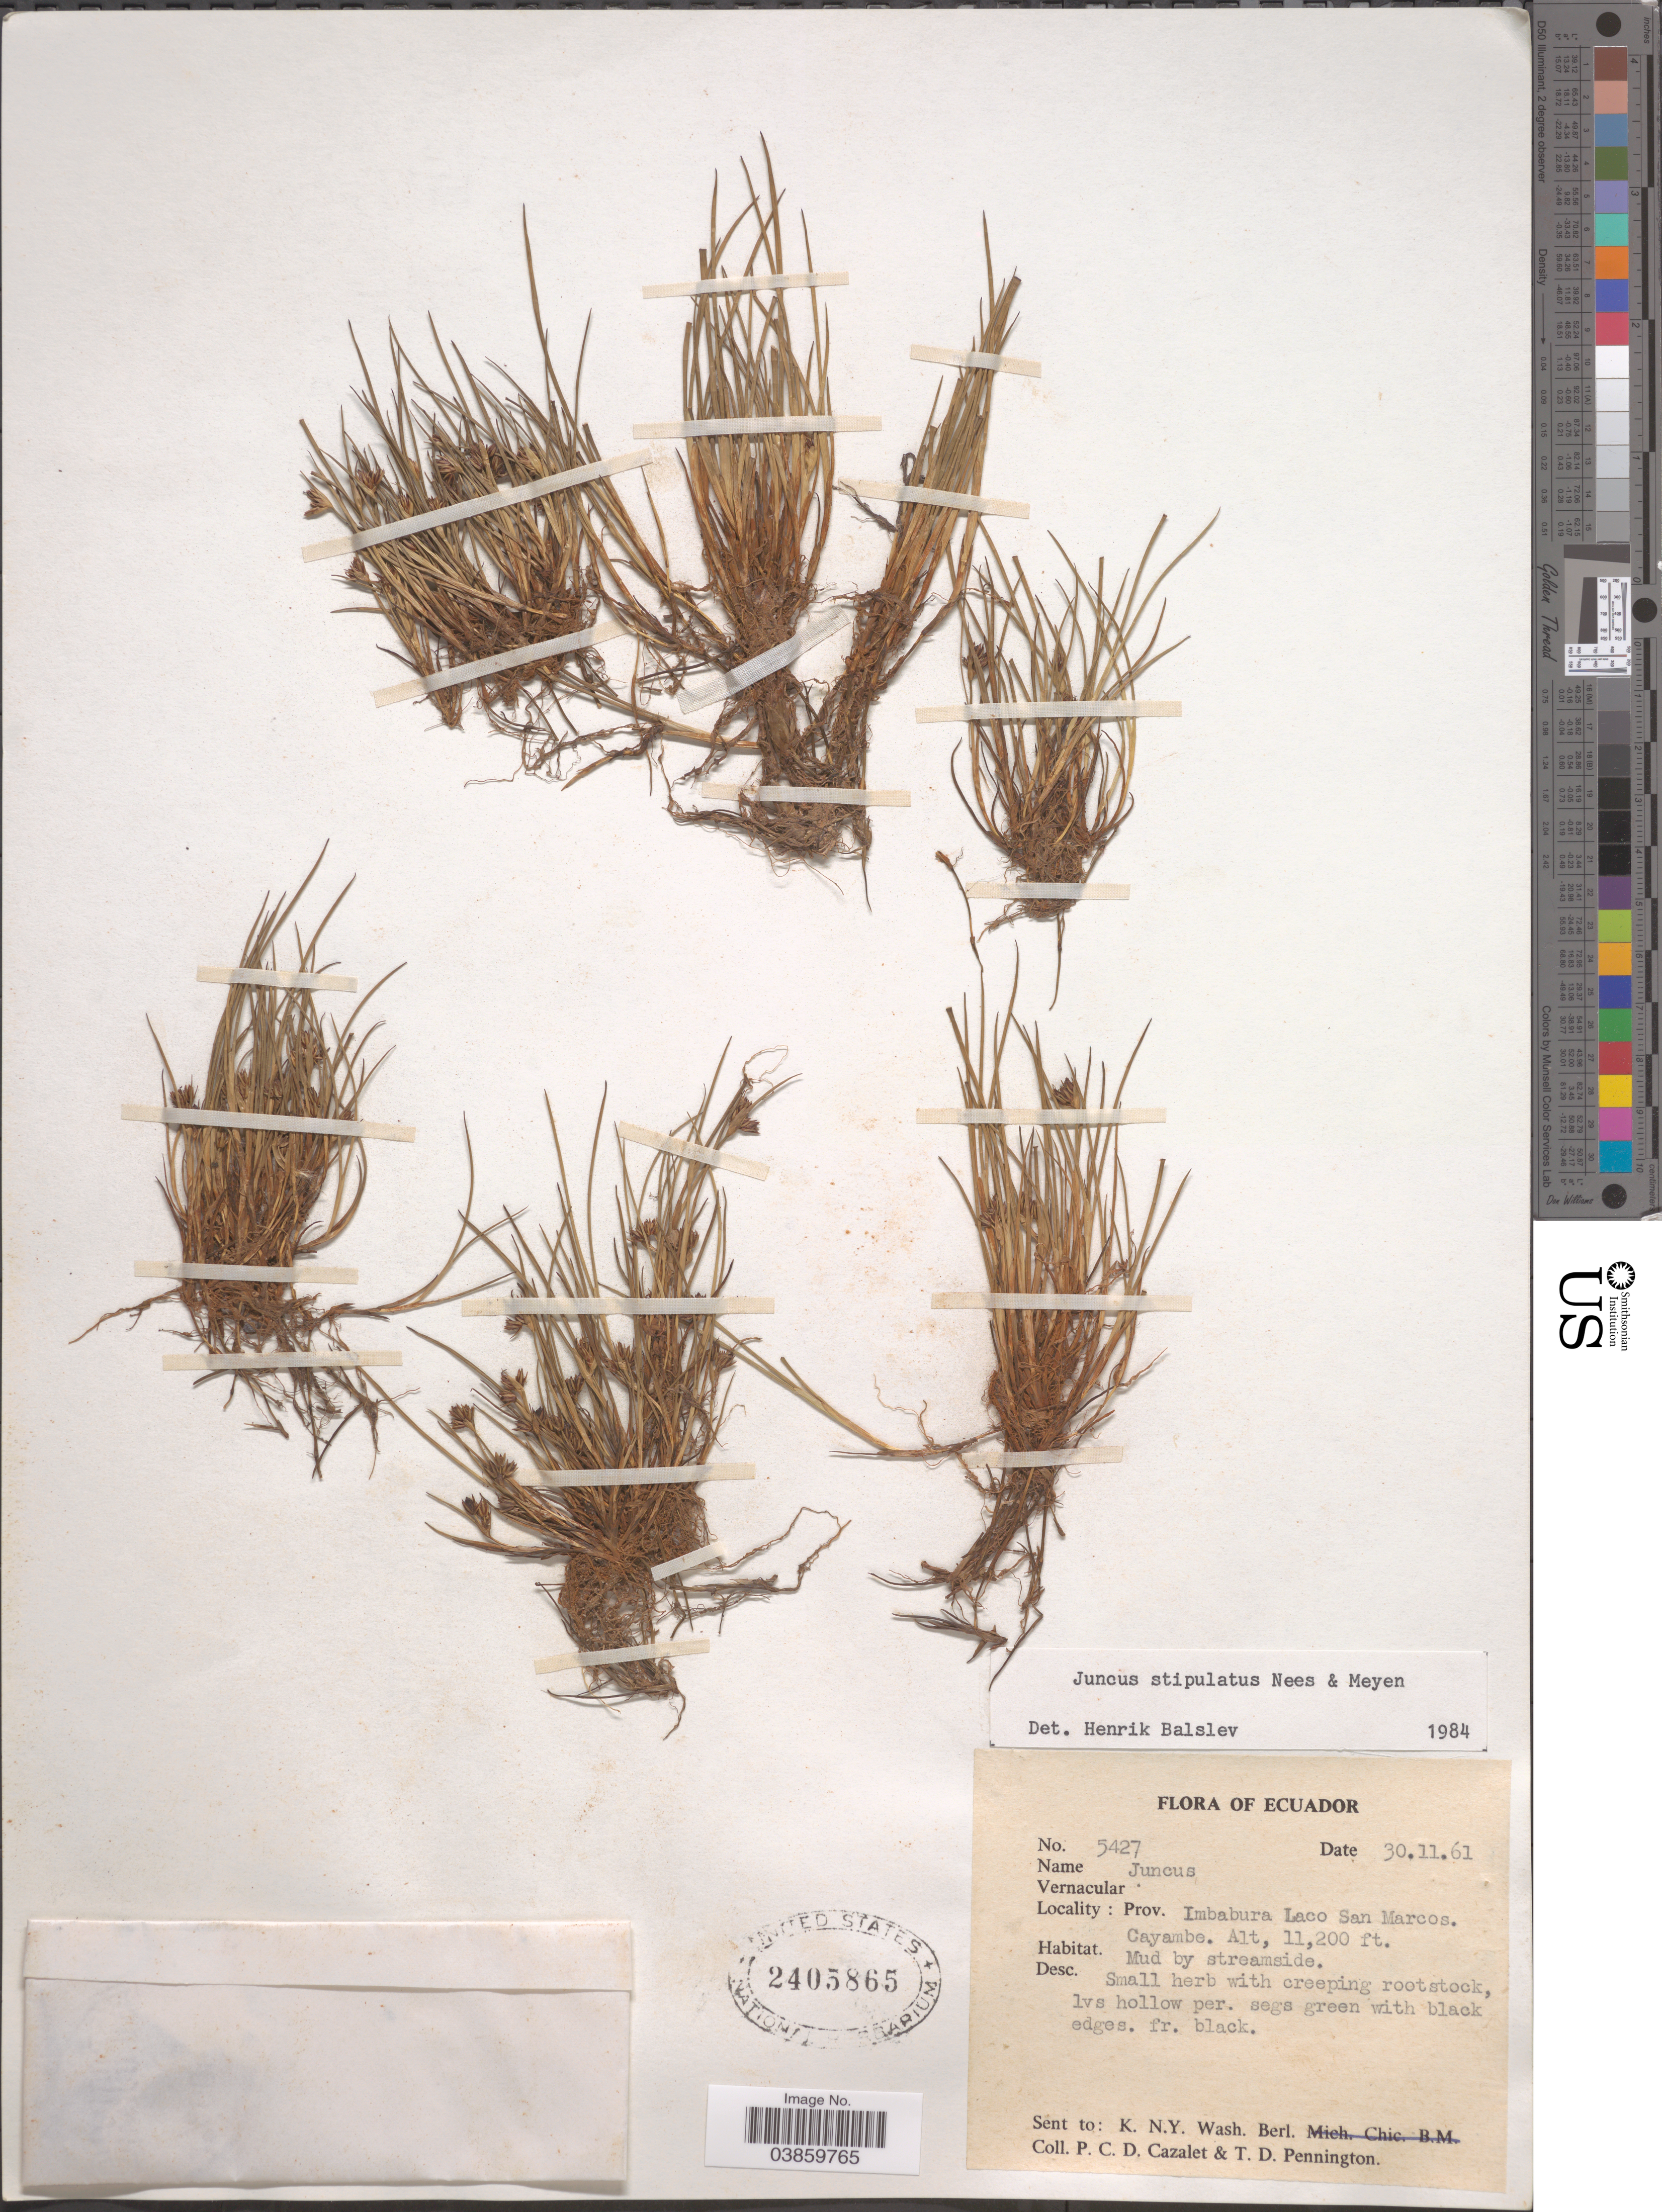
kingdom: Plantae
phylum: Tracheophyta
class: Liliopsida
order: Poales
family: Juncaceae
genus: Juncus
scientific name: Juncus stipulatus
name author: Nees & Meyen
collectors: P. C. D. Cazalet & T. D. Pennington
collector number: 5427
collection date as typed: Transcribed d/m/y: 30/11/61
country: Ecuador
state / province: Imbabura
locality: Laco San Marcos. Cayambe.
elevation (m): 3414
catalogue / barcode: US 2405865